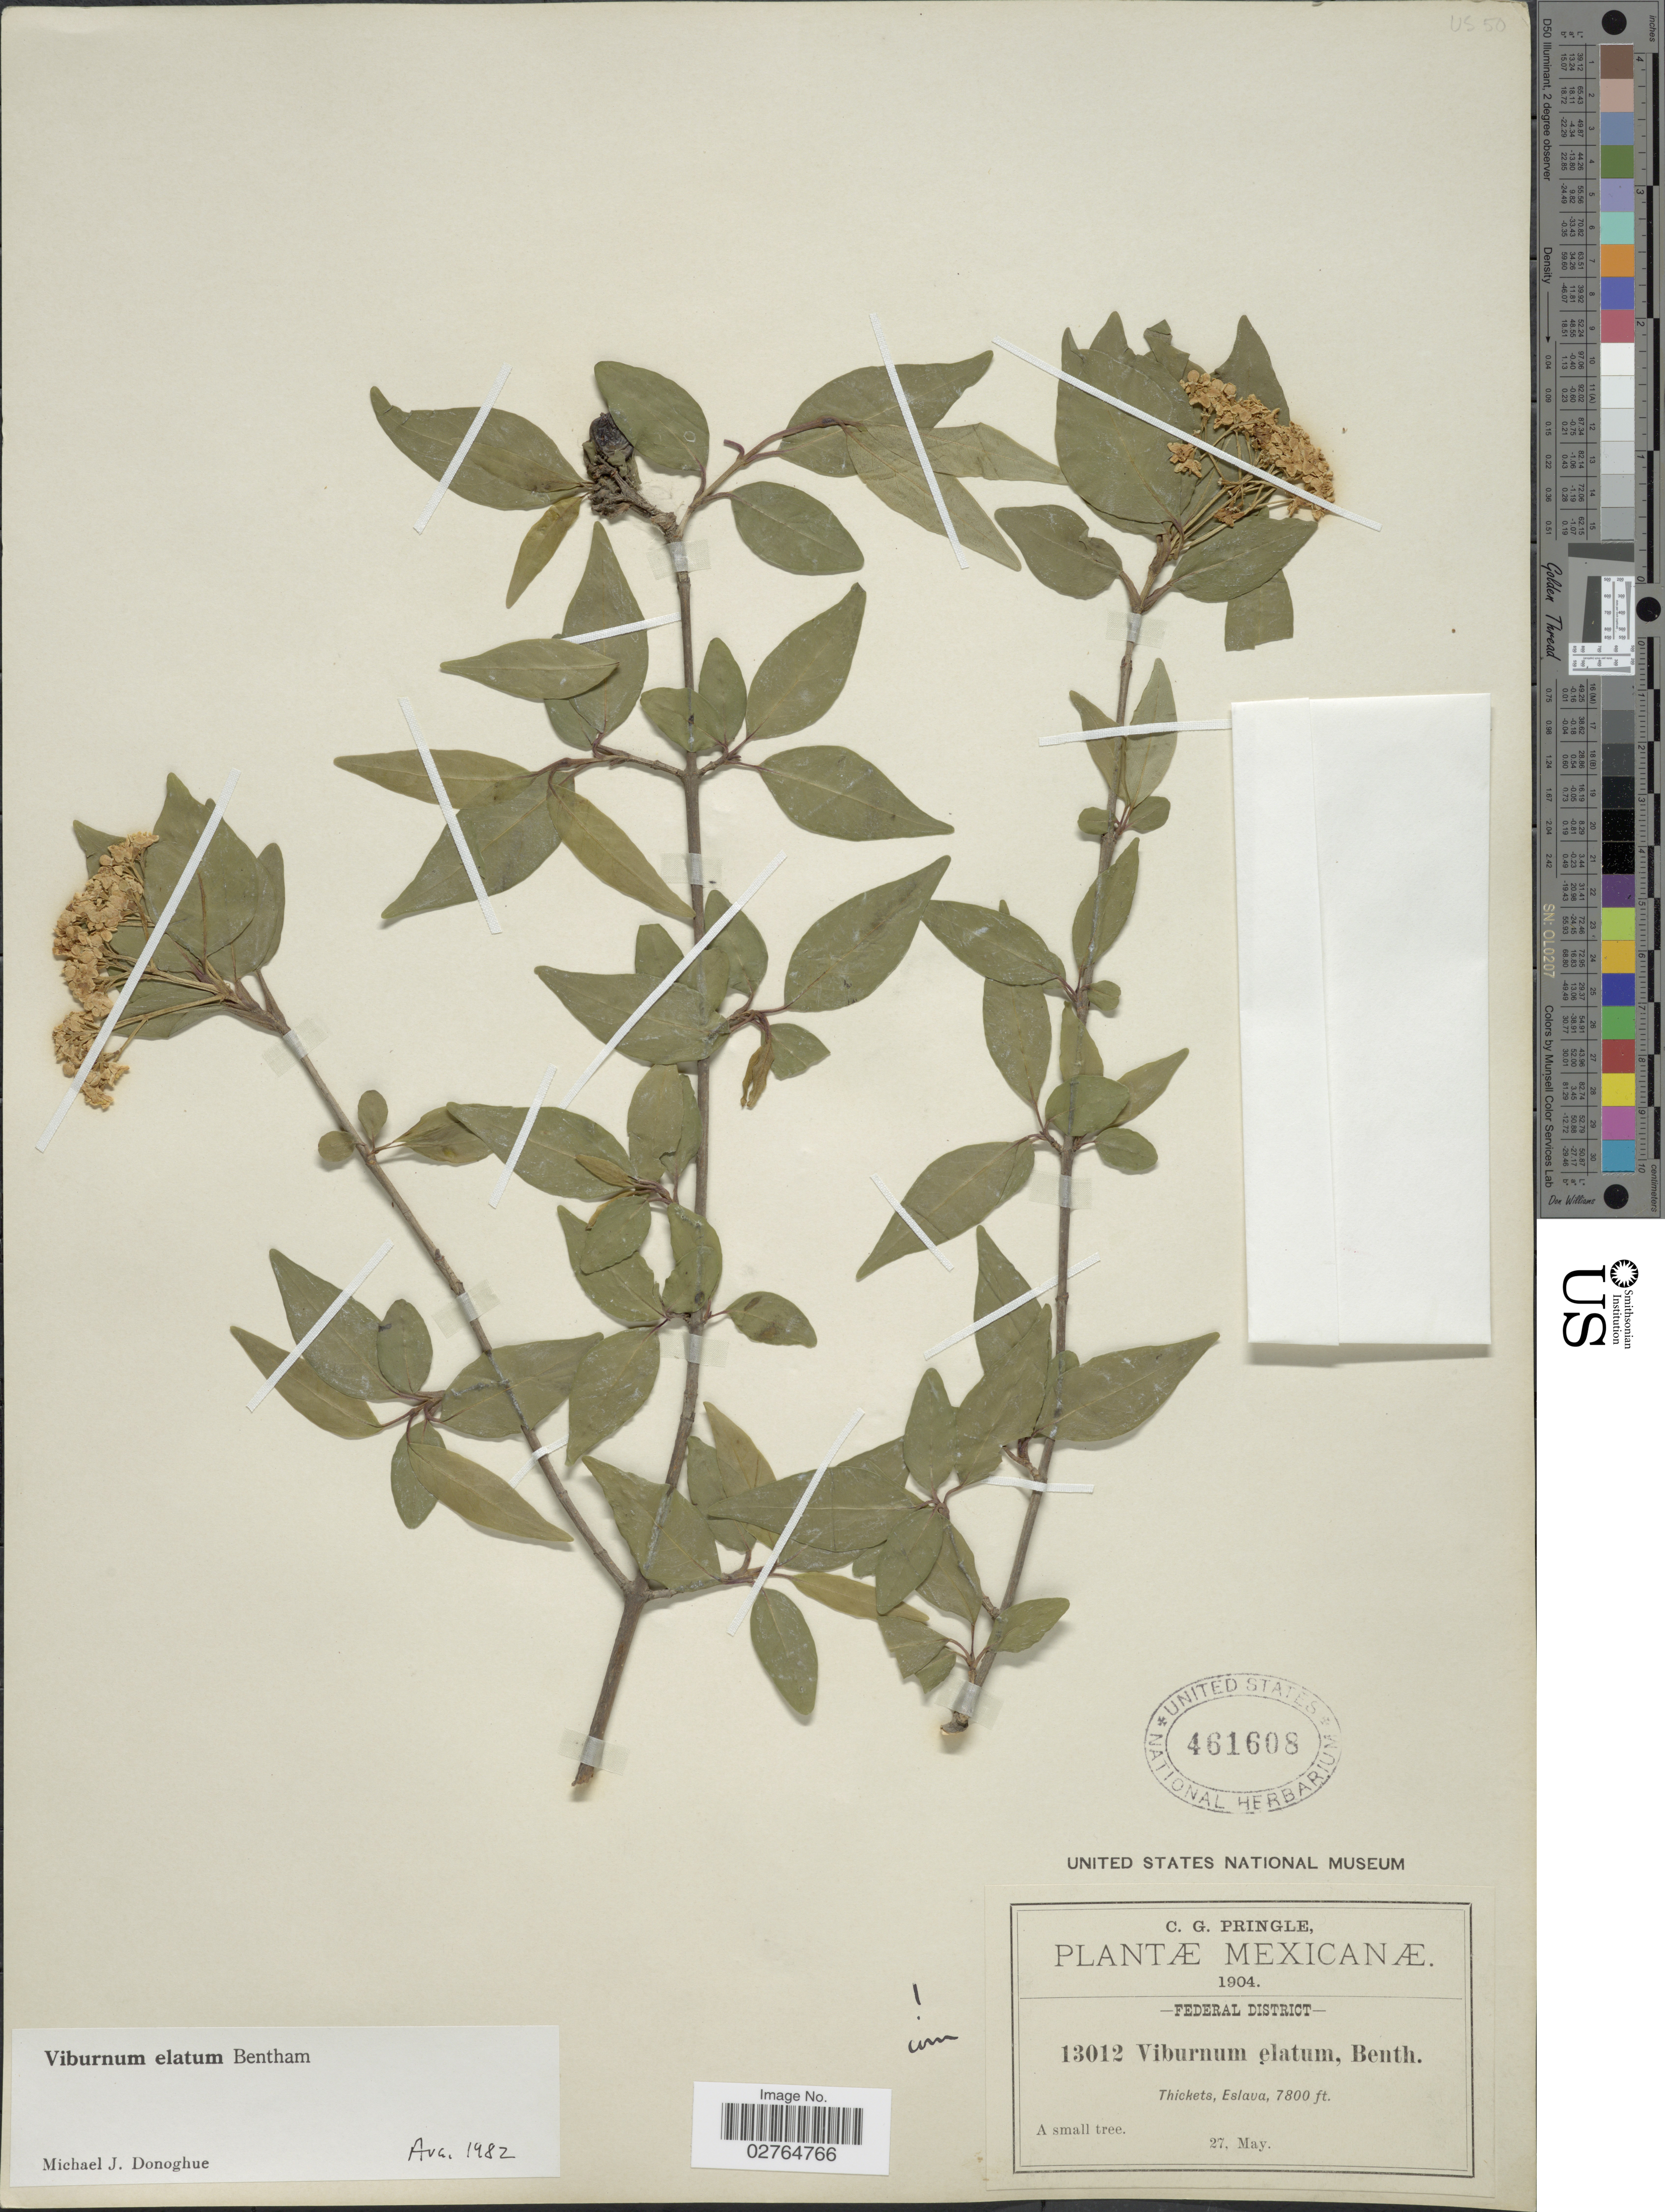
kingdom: Plantae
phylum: Tracheophyta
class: Magnoliopsida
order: Dipsacales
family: Viburnaceae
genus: Viburnum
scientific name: Viburnum elatum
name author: Benth.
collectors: C. G. Pringle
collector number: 13012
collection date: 1904-05-27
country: Mexico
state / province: Distrito Federal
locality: Federal District. Thickets, Eslava.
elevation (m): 2377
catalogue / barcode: US 461608